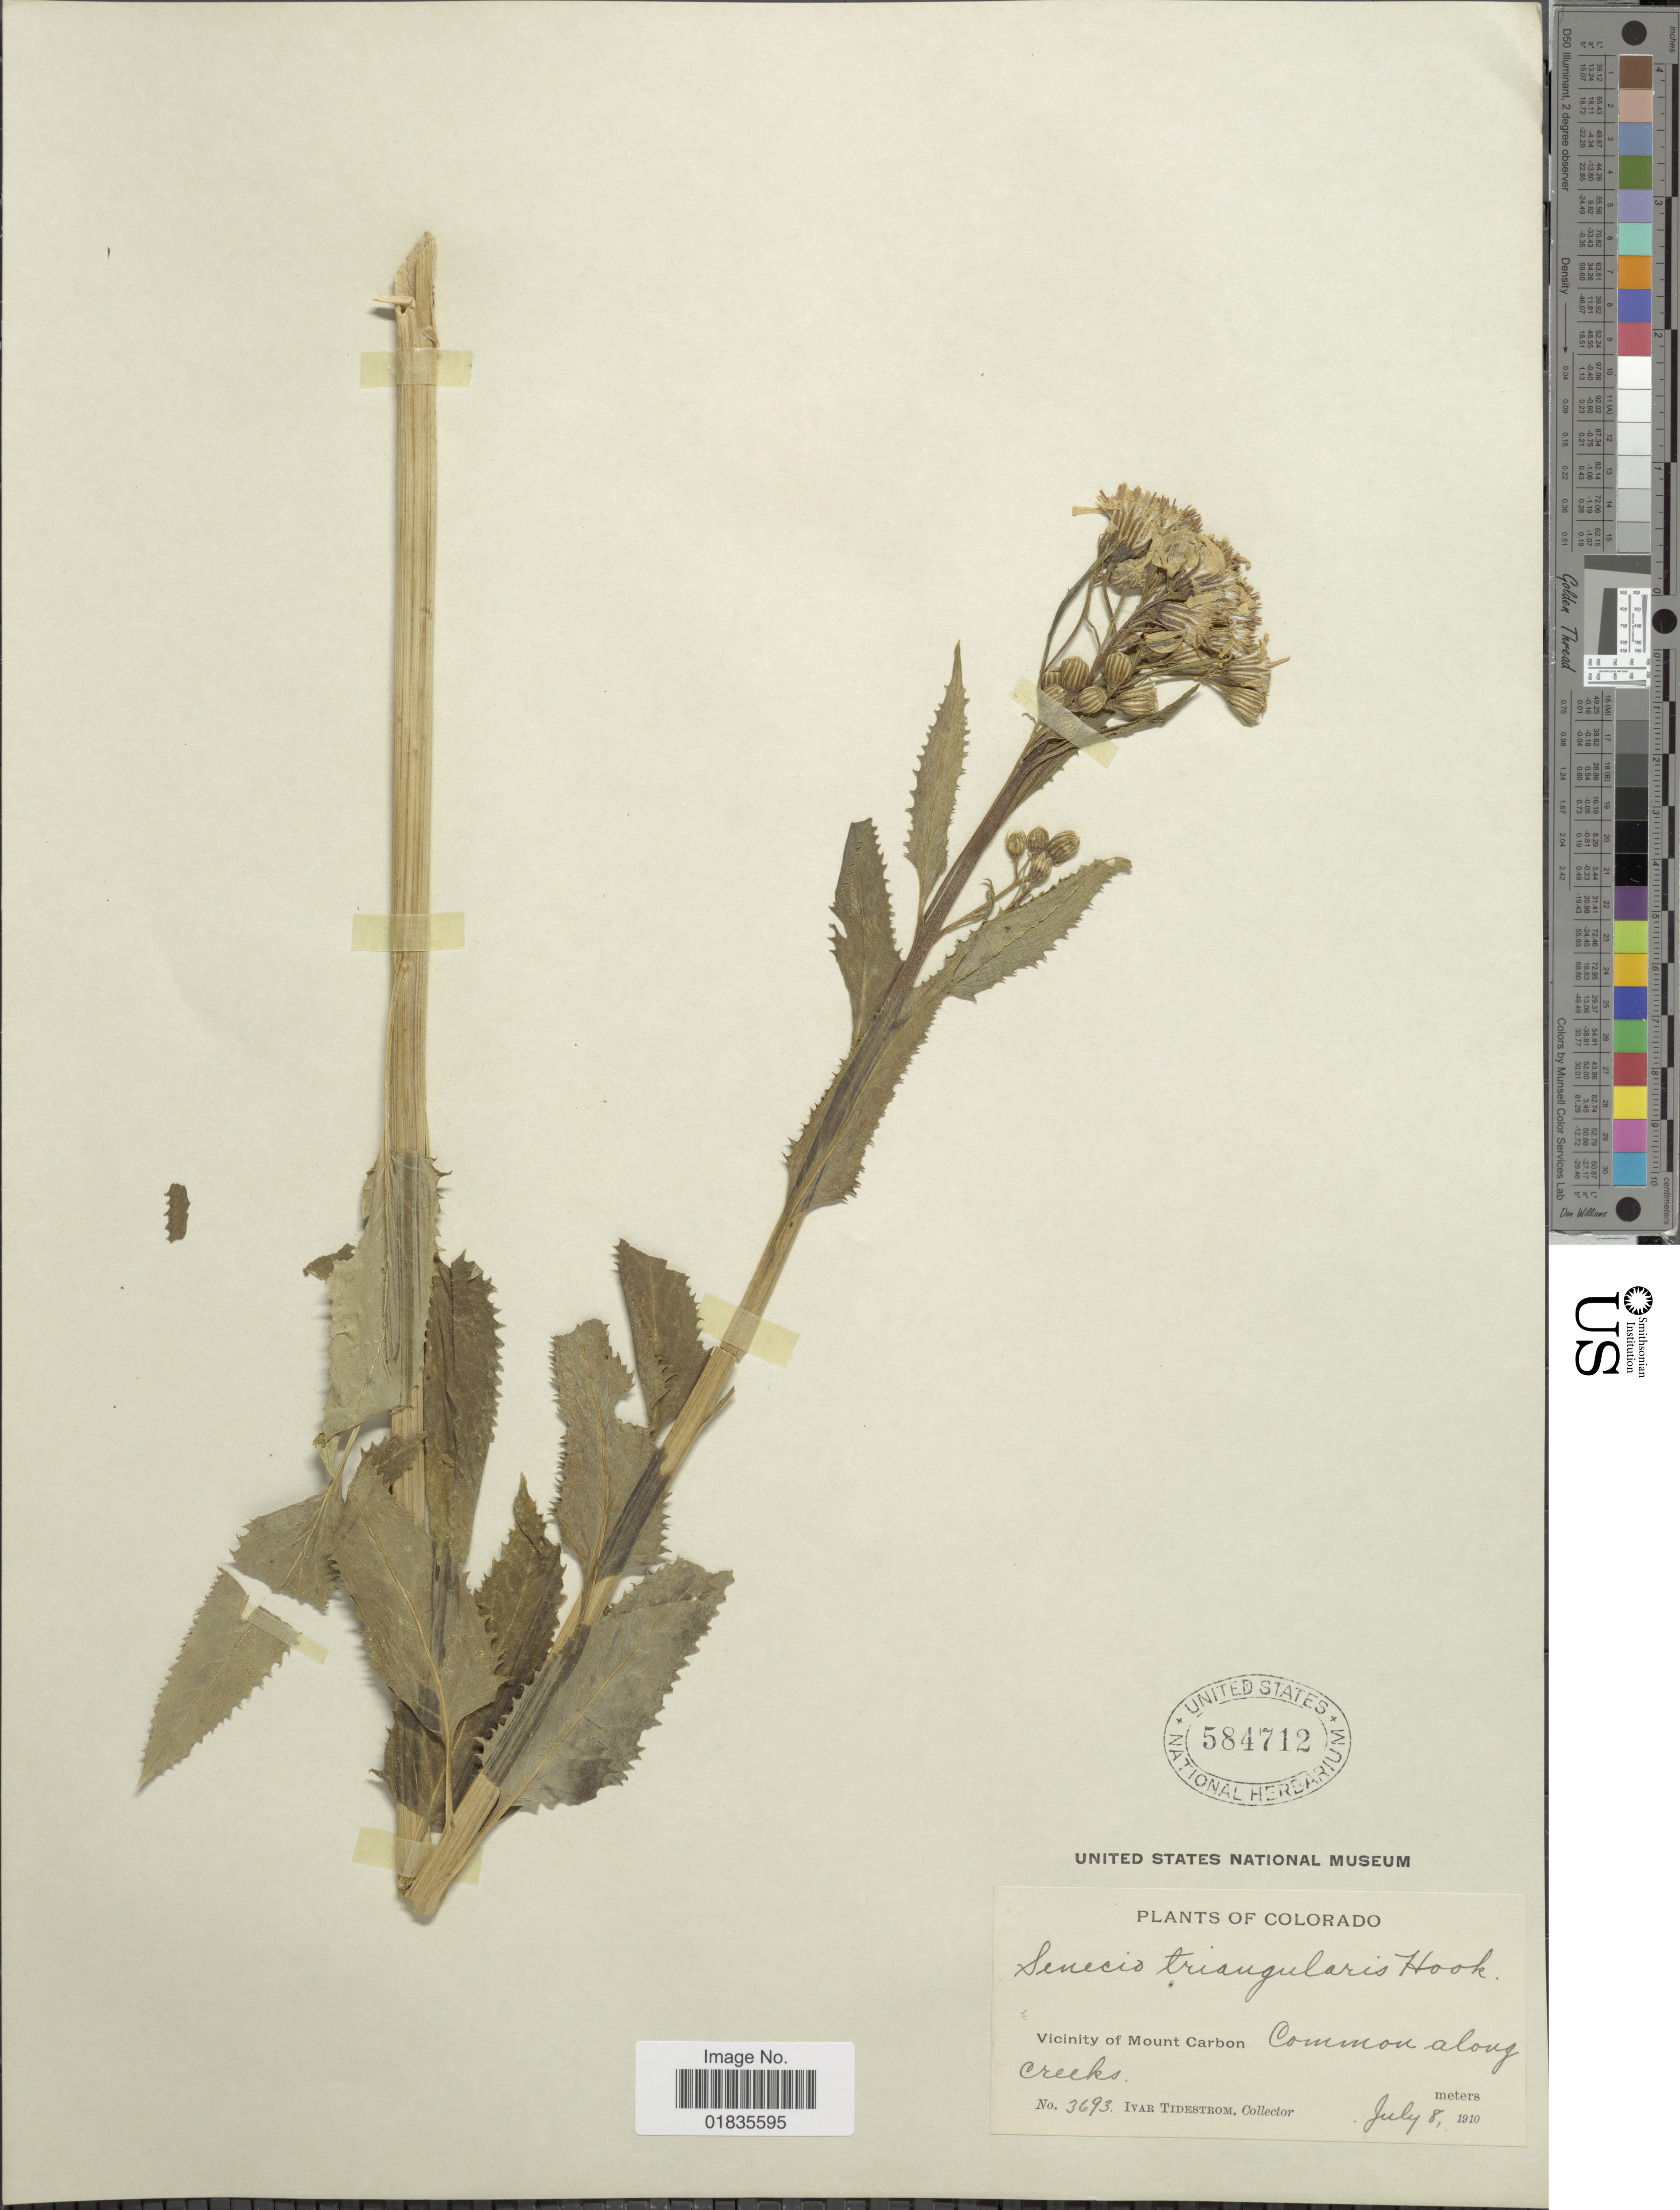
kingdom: Plantae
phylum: Tracheophyta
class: Magnoliopsida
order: Asterales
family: Asteraceae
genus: Senecio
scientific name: Senecio triangularis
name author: Hook.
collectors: I. F. Tidestrom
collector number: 3693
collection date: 1910-07-08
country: United States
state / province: Colorado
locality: Vicinity of Mount Carbon, common along creeks.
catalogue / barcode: US 584712